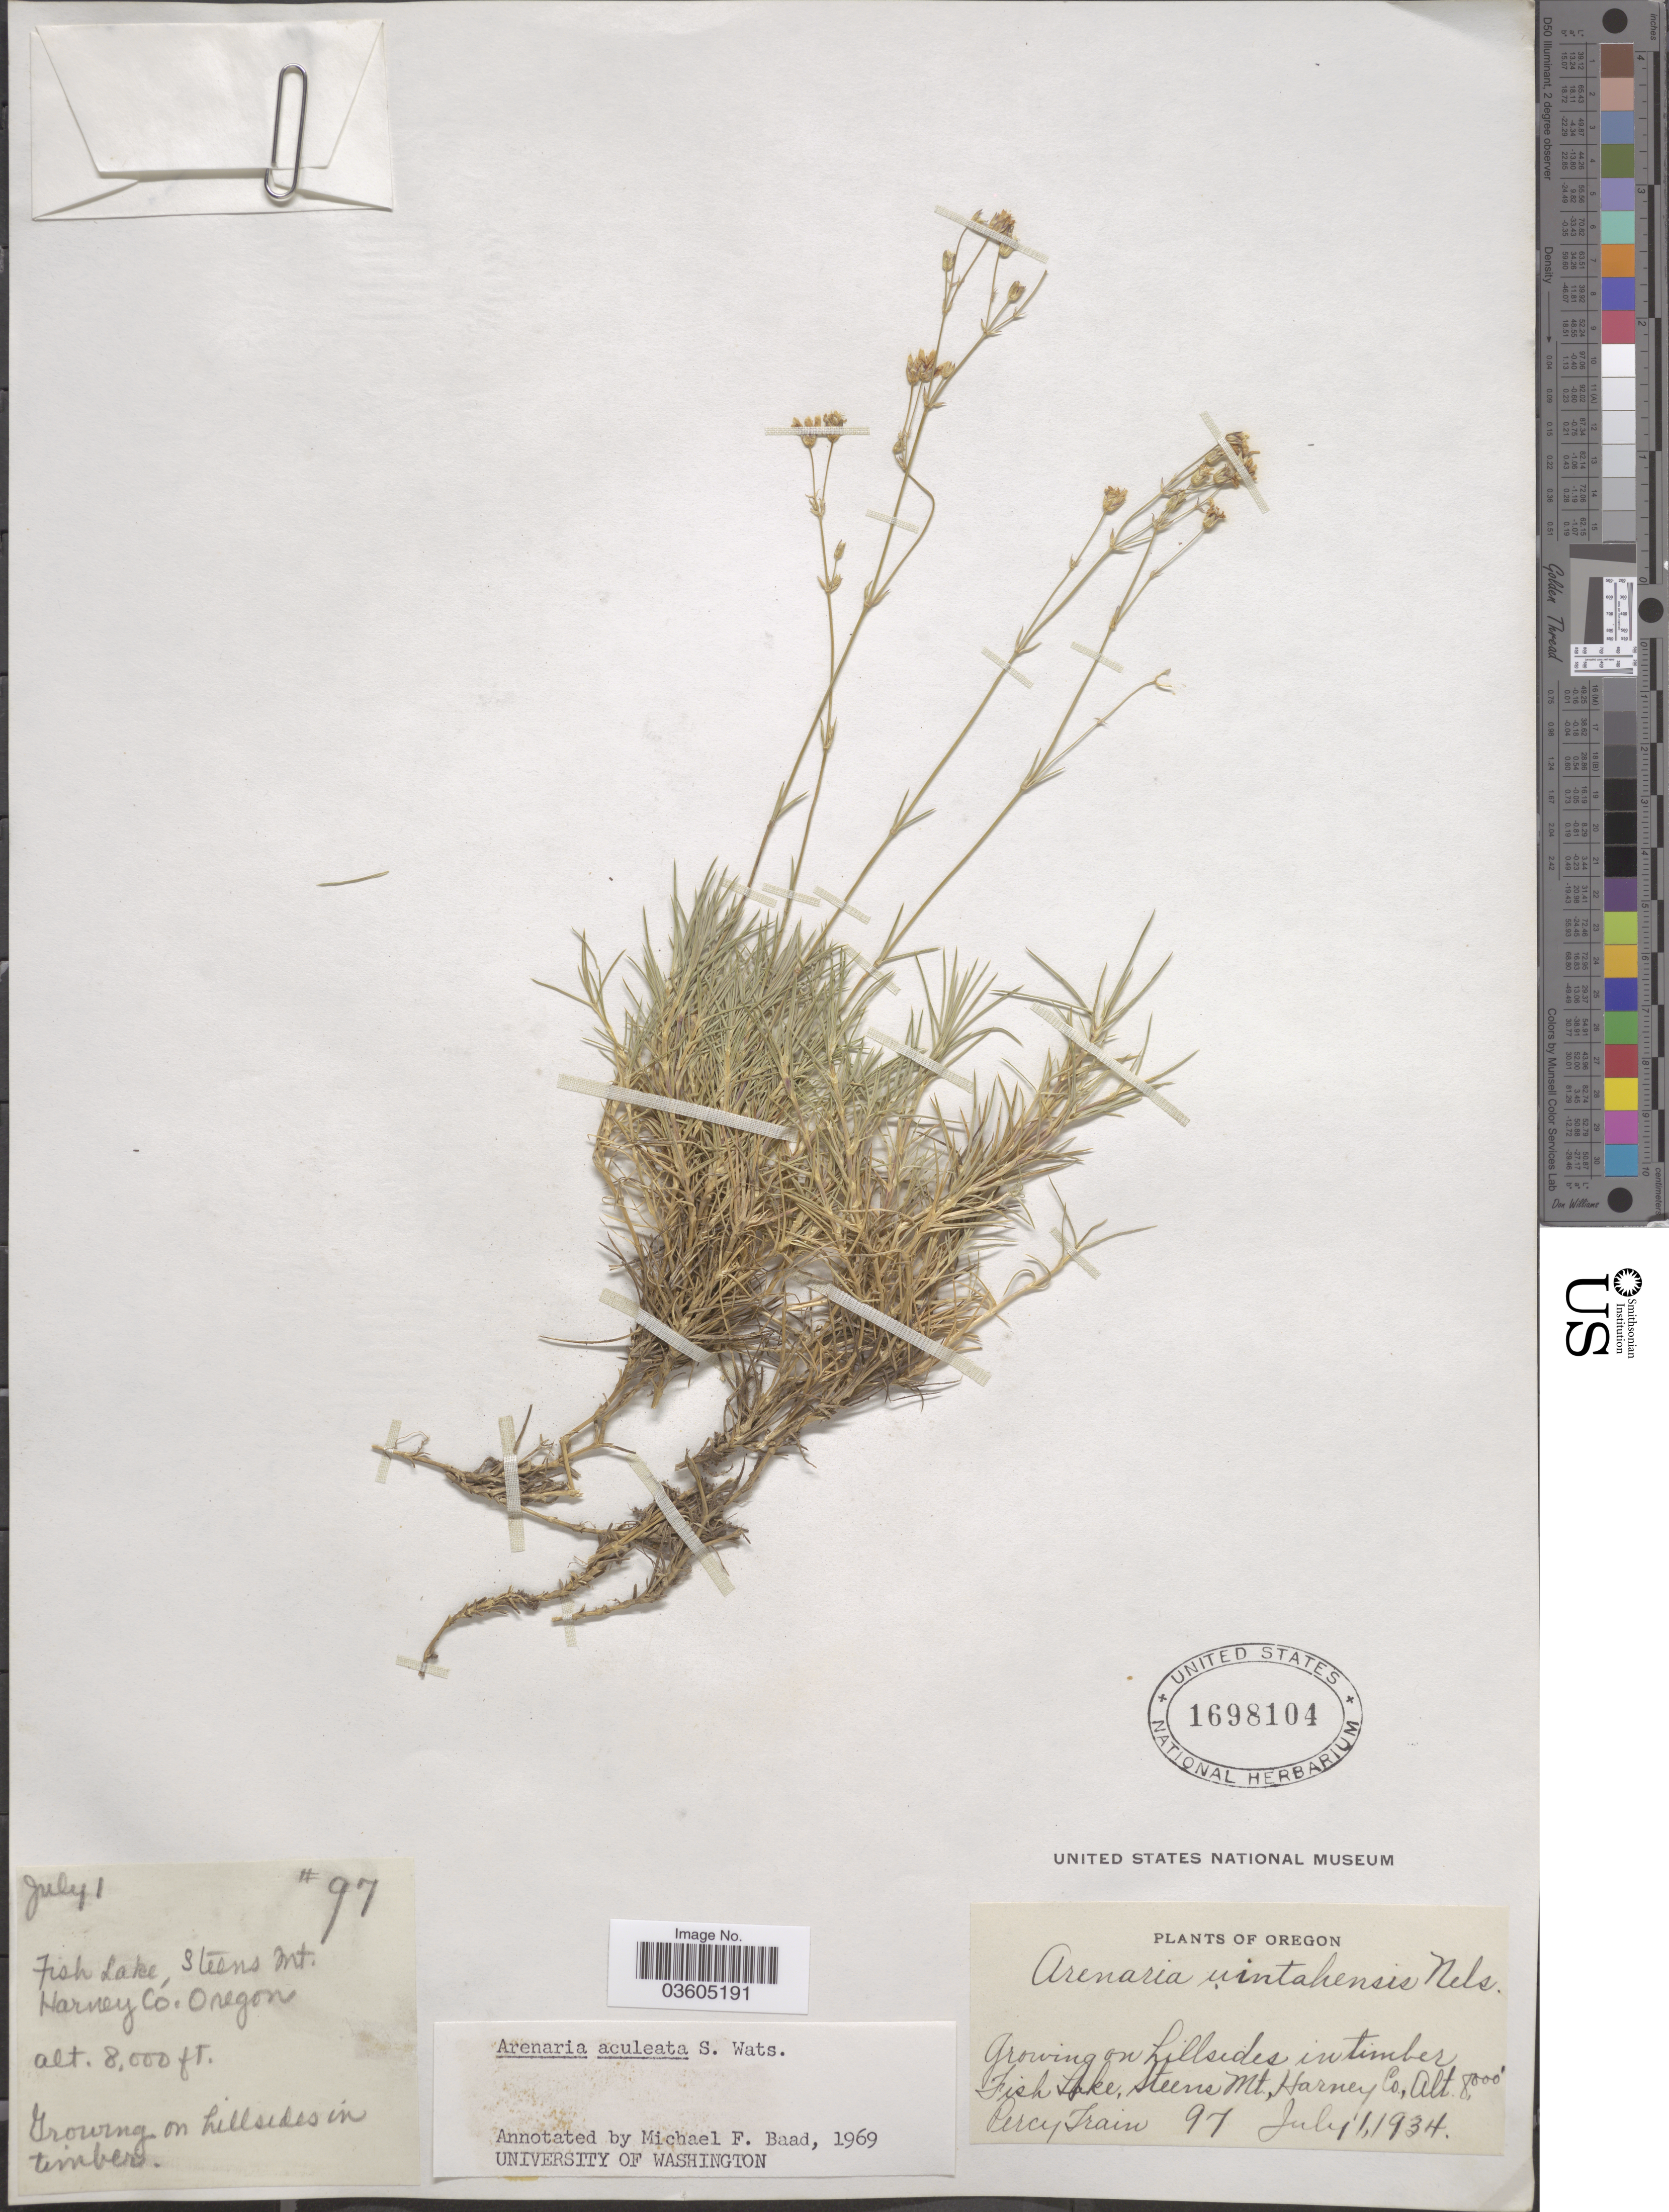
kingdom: Plantae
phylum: Tracheophyta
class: Magnoliopsida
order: Caryophyllales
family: Caryophyllaceae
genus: Eremogone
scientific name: Eremogone aculeata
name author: (S. Watson) Ikonn.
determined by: U.S. National Herbarium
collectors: P. Train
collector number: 97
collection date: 1934-07-01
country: United States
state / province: Oregon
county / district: Harney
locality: Fish Lake, Steens Mt., Harney Co.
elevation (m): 2438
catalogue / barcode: US 1698104